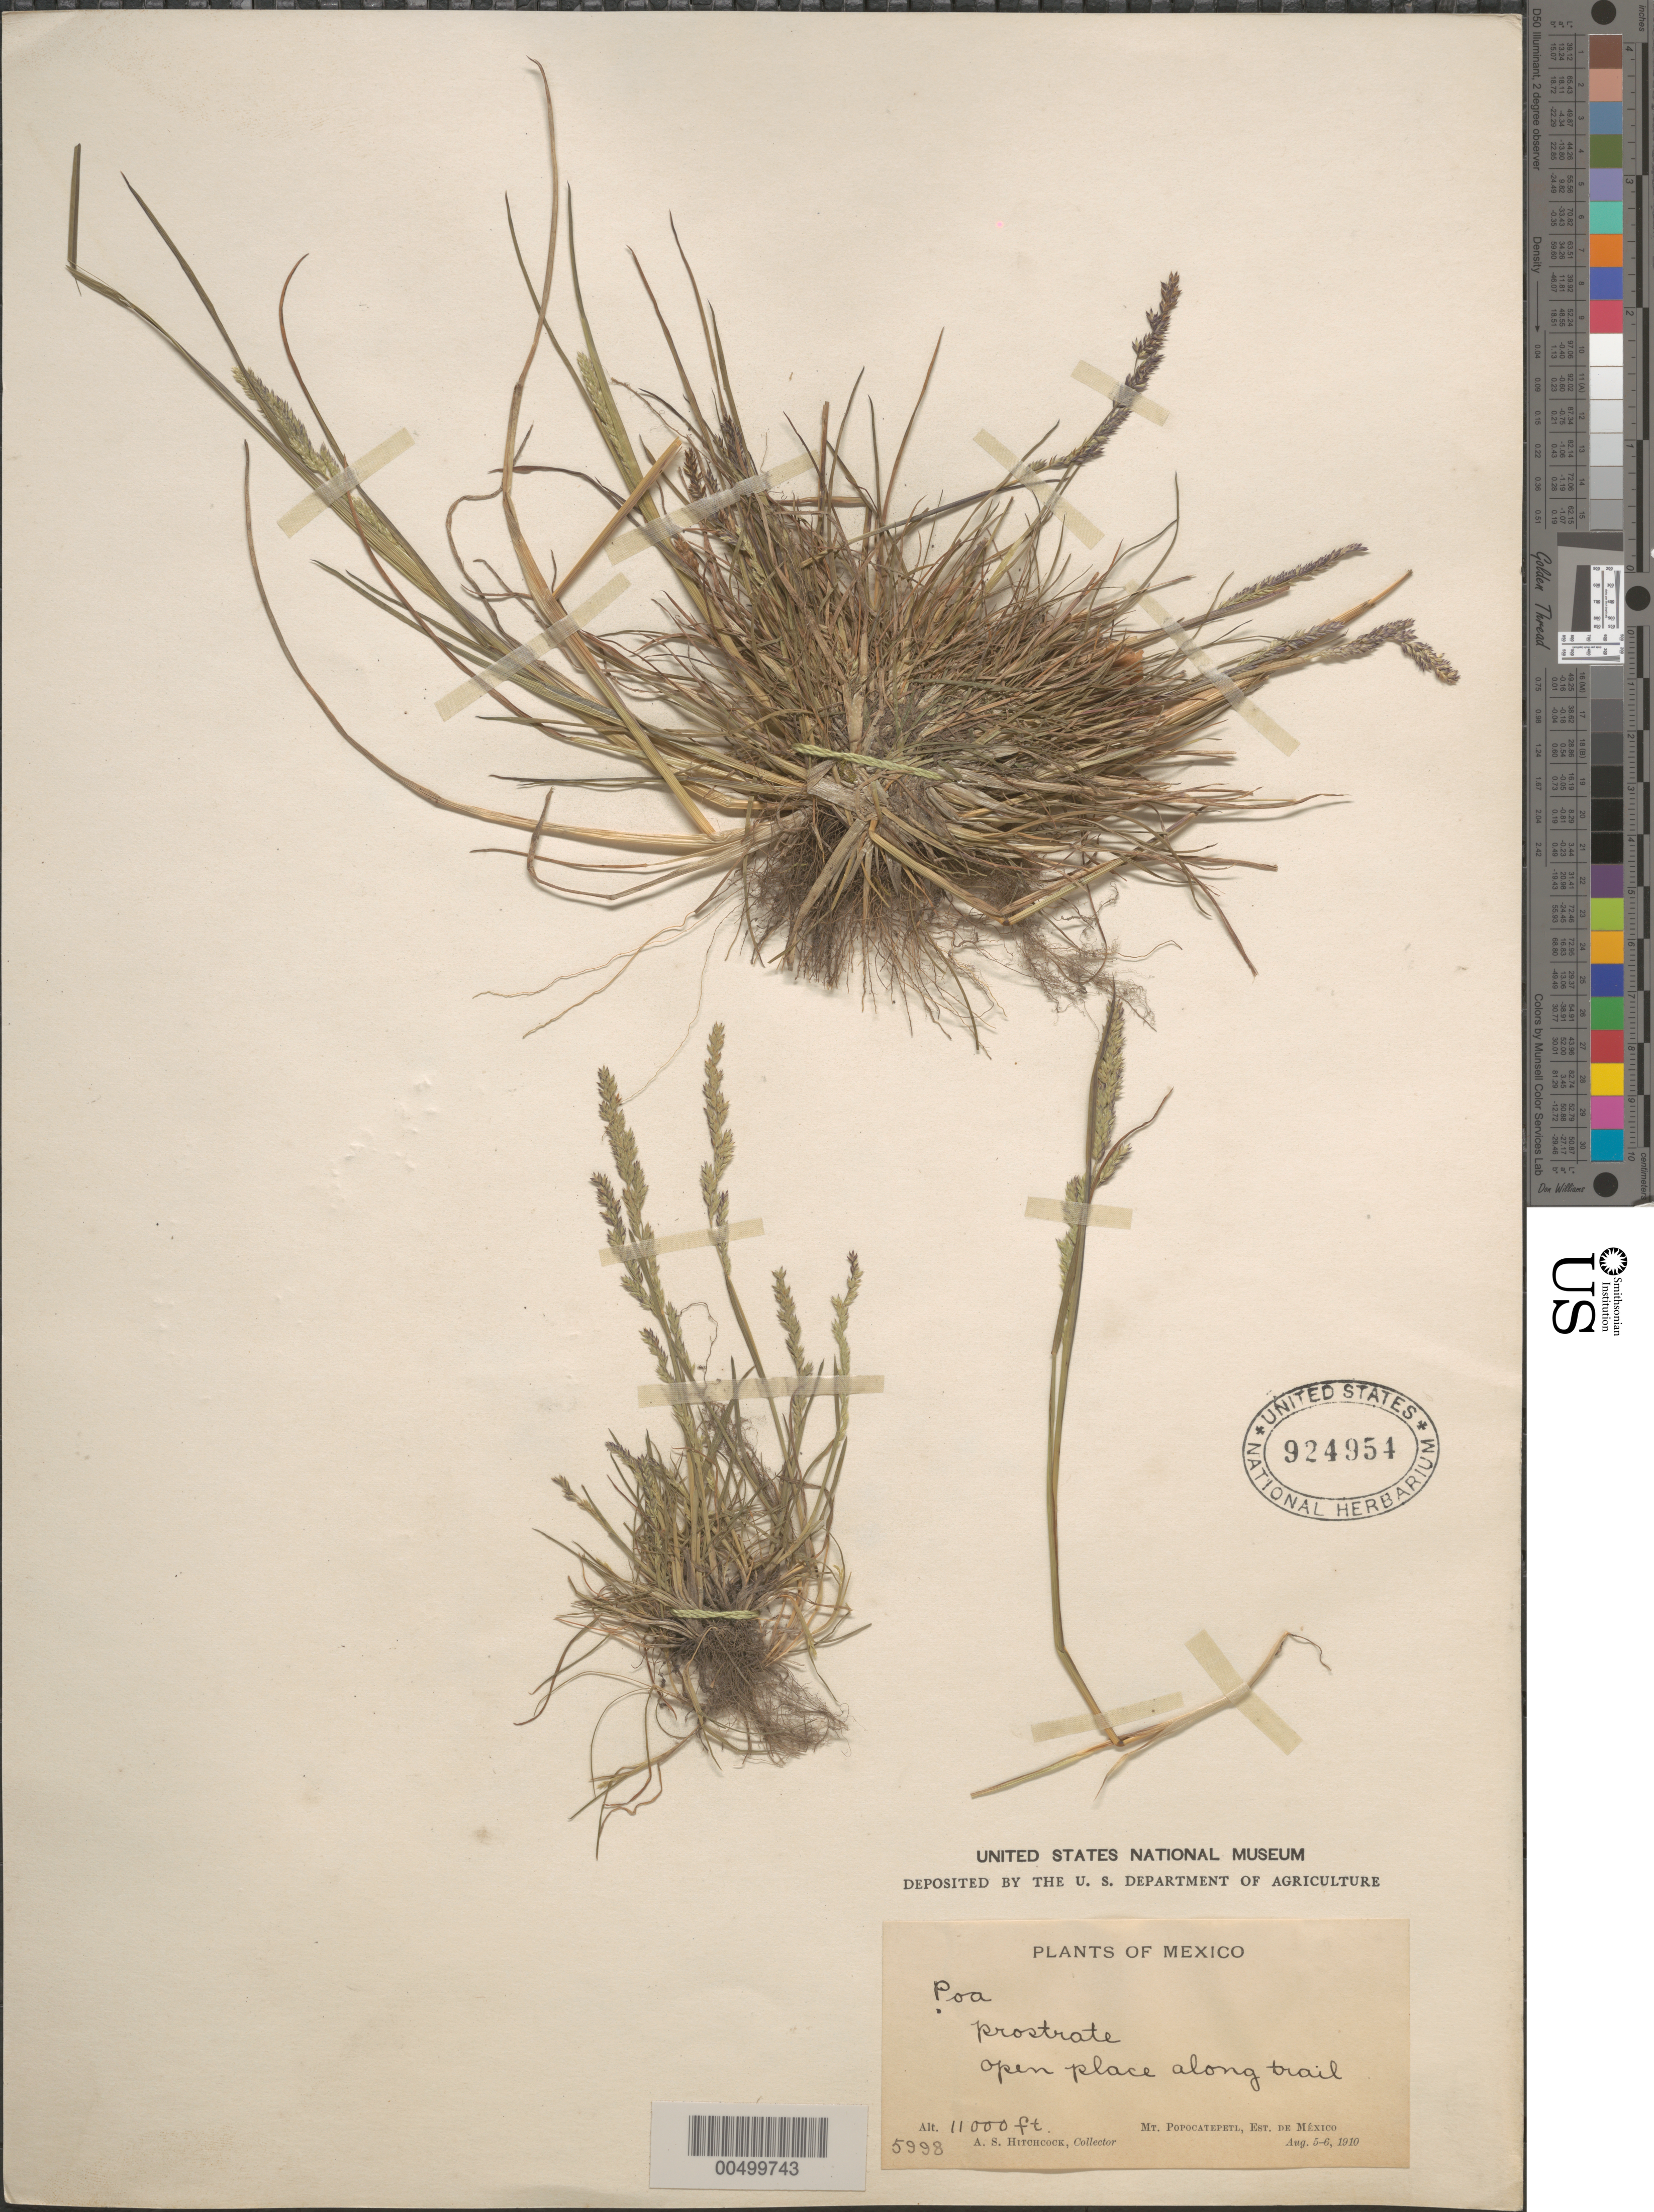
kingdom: Plantae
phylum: Tracheophyta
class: Liliopsida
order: Poales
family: Poaceae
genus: Poa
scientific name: Poa scaberula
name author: Hook. f.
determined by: Soreng, Robert J., Research Associate (BOT), Smithsonian Institution - National Museum of Natural History (UNITED STATES)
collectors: A. S. Hitchcock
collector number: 5998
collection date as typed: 5 Aug 1910 to 6 Aug 1910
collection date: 1910-08-05/1910-08-06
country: Mexico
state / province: México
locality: Mt. Popocatepetl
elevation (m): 3353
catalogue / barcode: US 924954